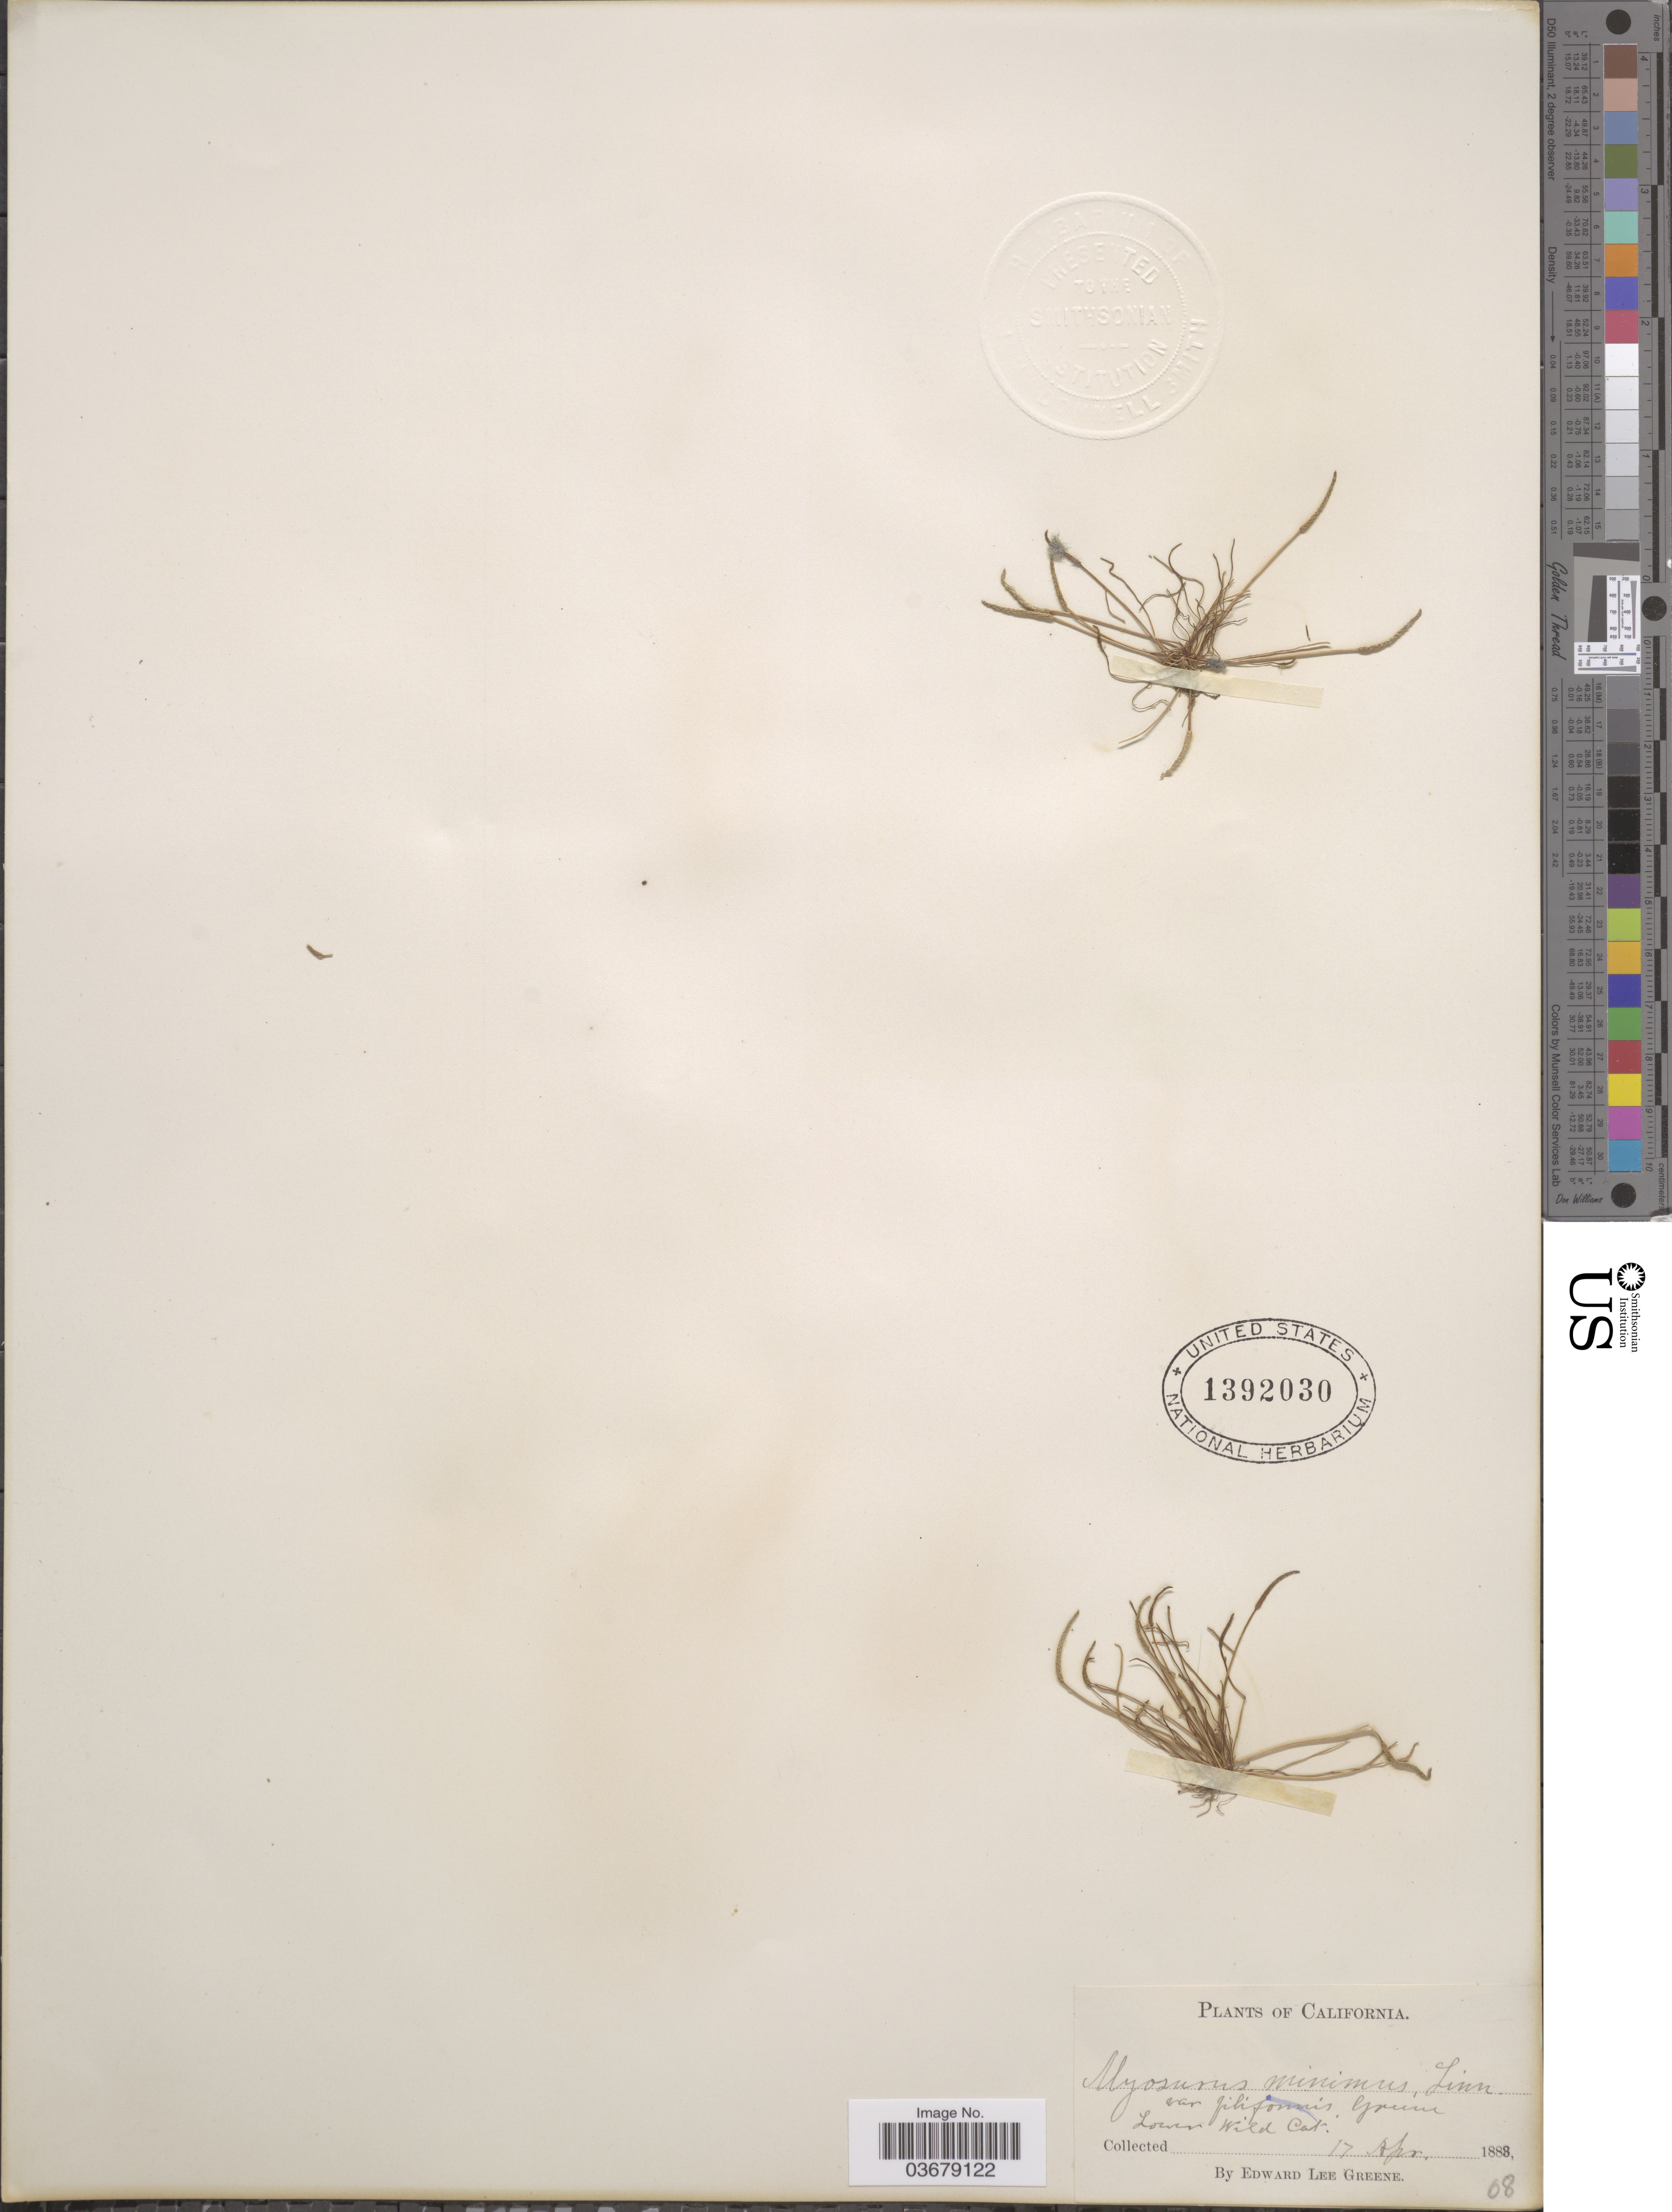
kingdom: Plantae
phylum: Tracheophyta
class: Magnoliopsida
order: Ranunculales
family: Ranunculaceae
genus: Myosurus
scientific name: Myosurus minimus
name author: L.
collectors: E. L. Greene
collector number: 68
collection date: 1883-04-17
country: United States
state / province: California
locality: Lower Wild Cal.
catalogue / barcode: US 1392030